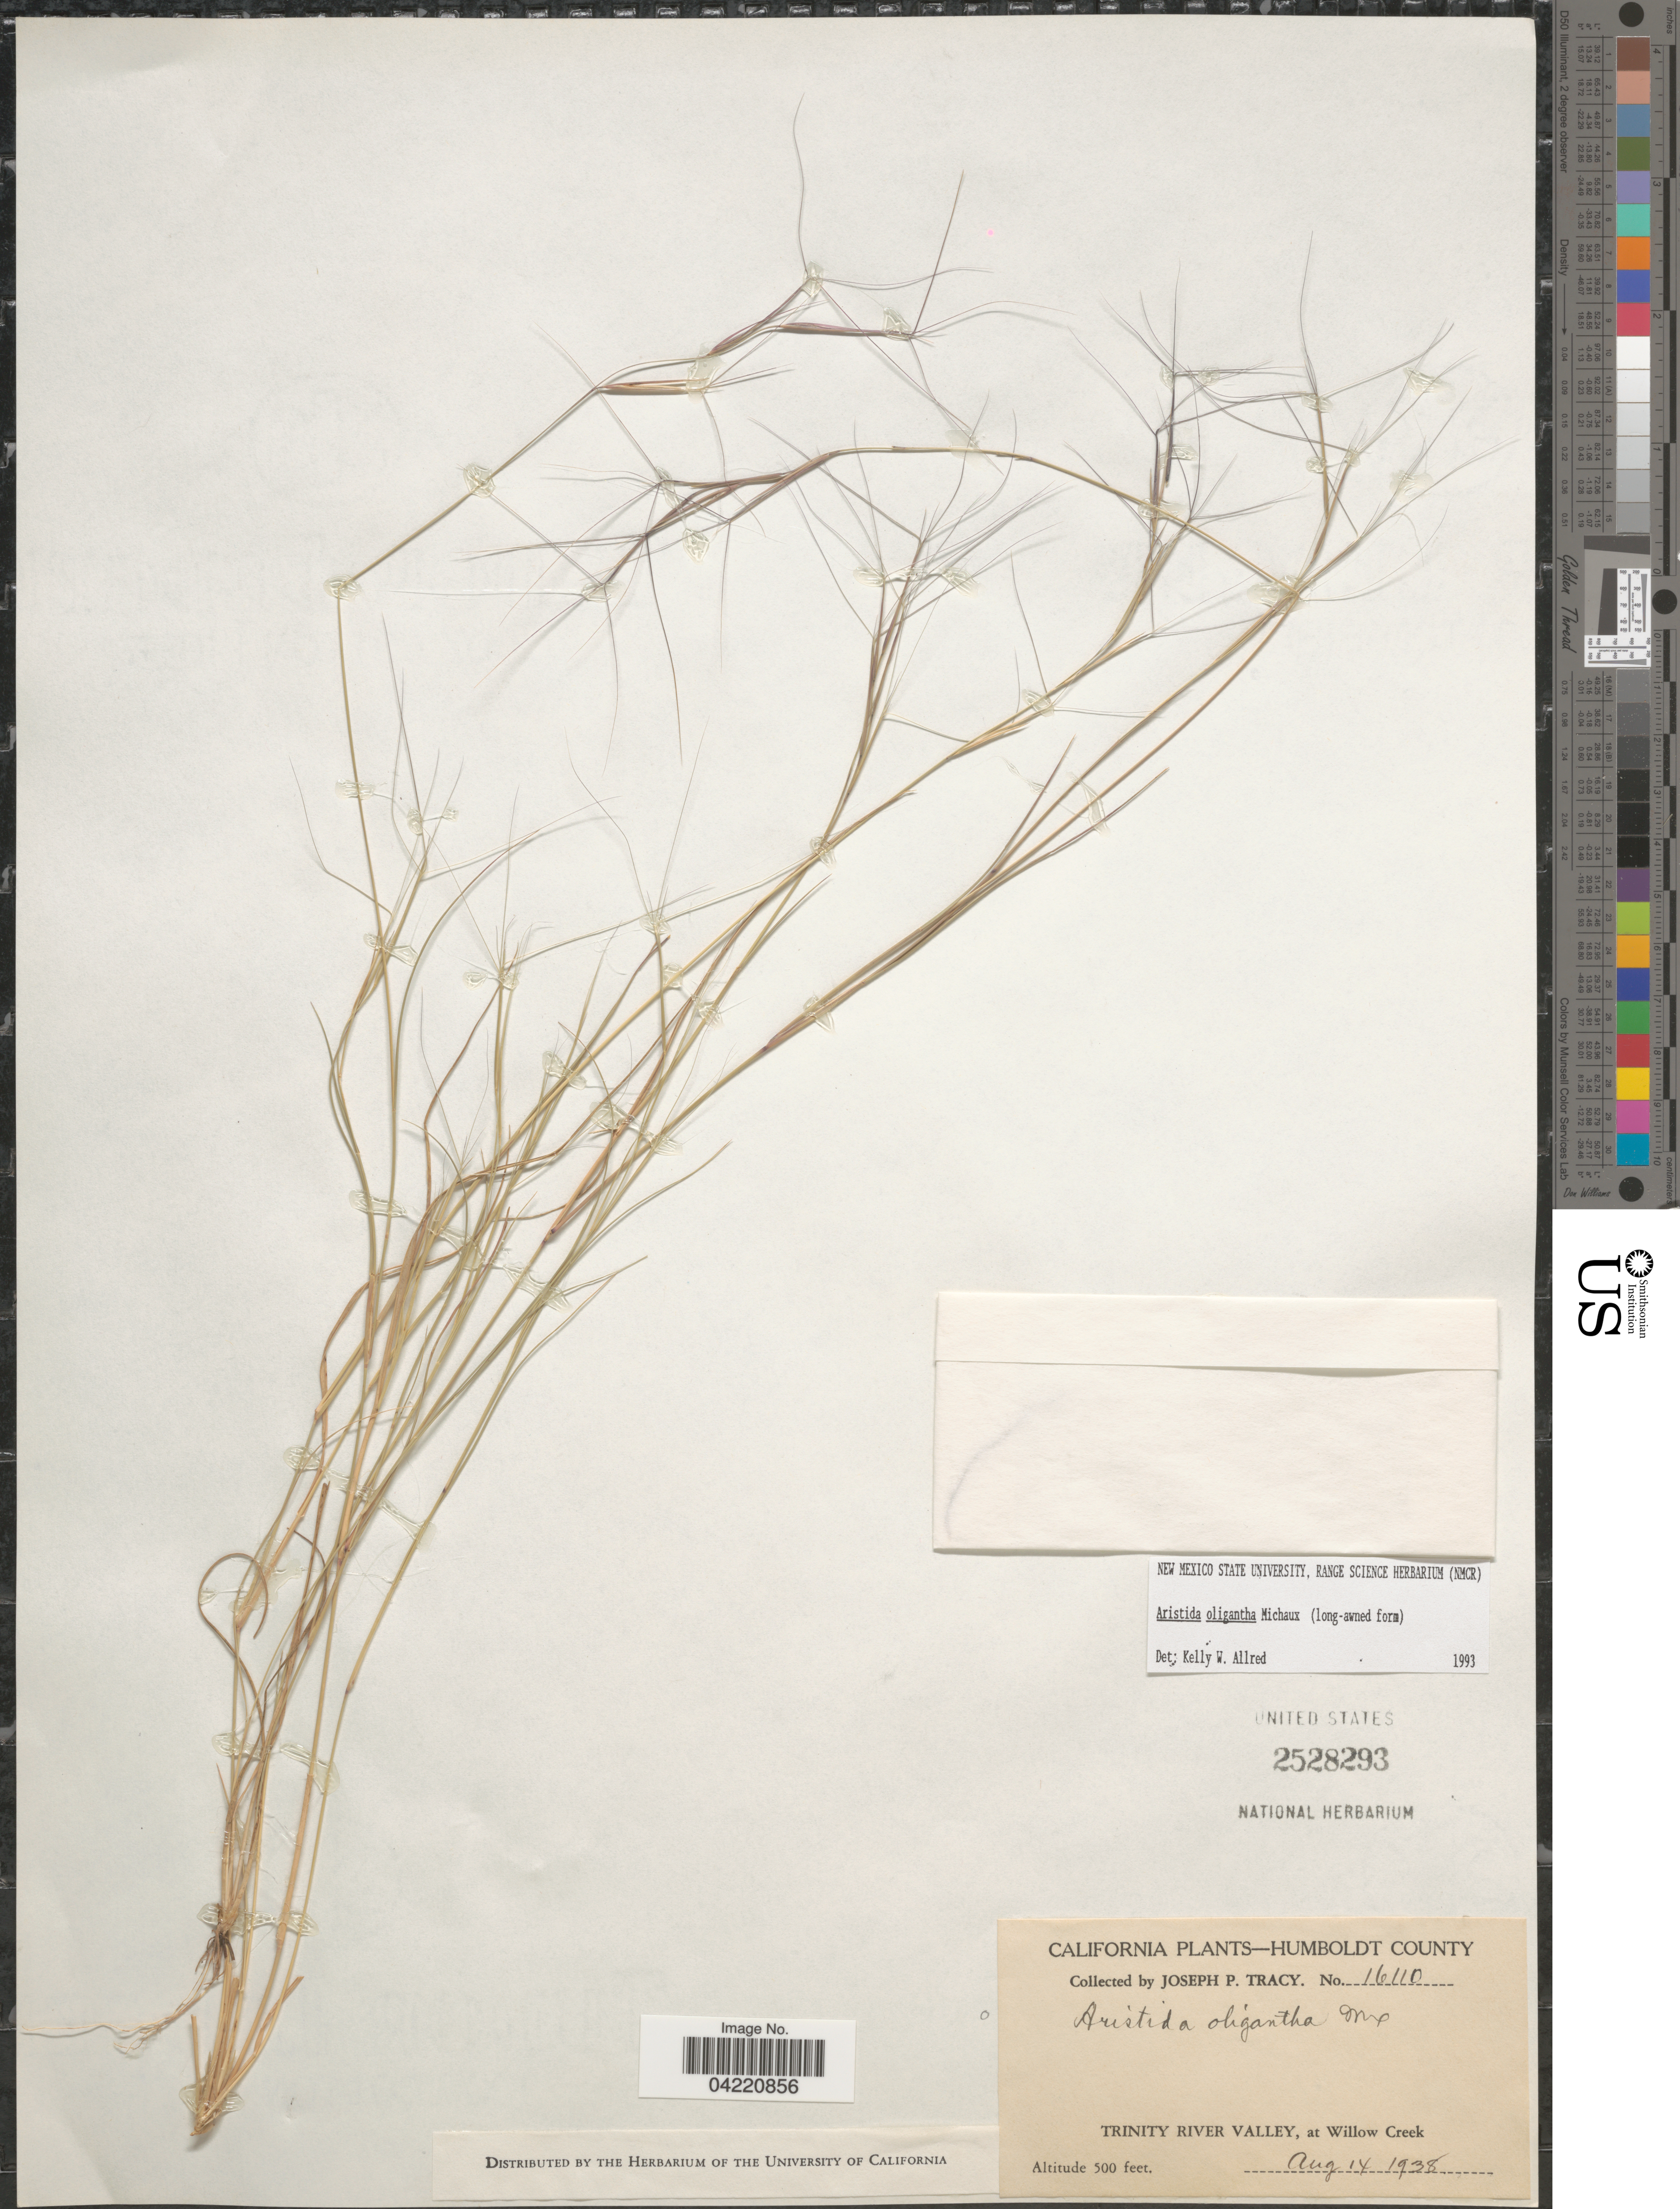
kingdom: Plantae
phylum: Tracheophyta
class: Liliopsida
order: Poales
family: Poaceae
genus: Aristida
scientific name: Aristida oligantha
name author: Michx.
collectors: J. Tracy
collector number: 16110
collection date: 1938-08-14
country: United States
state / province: California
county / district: Humboldt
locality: Humboldt County. Trinity River Valley, at Willow Creek.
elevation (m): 152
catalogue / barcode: US 2528293